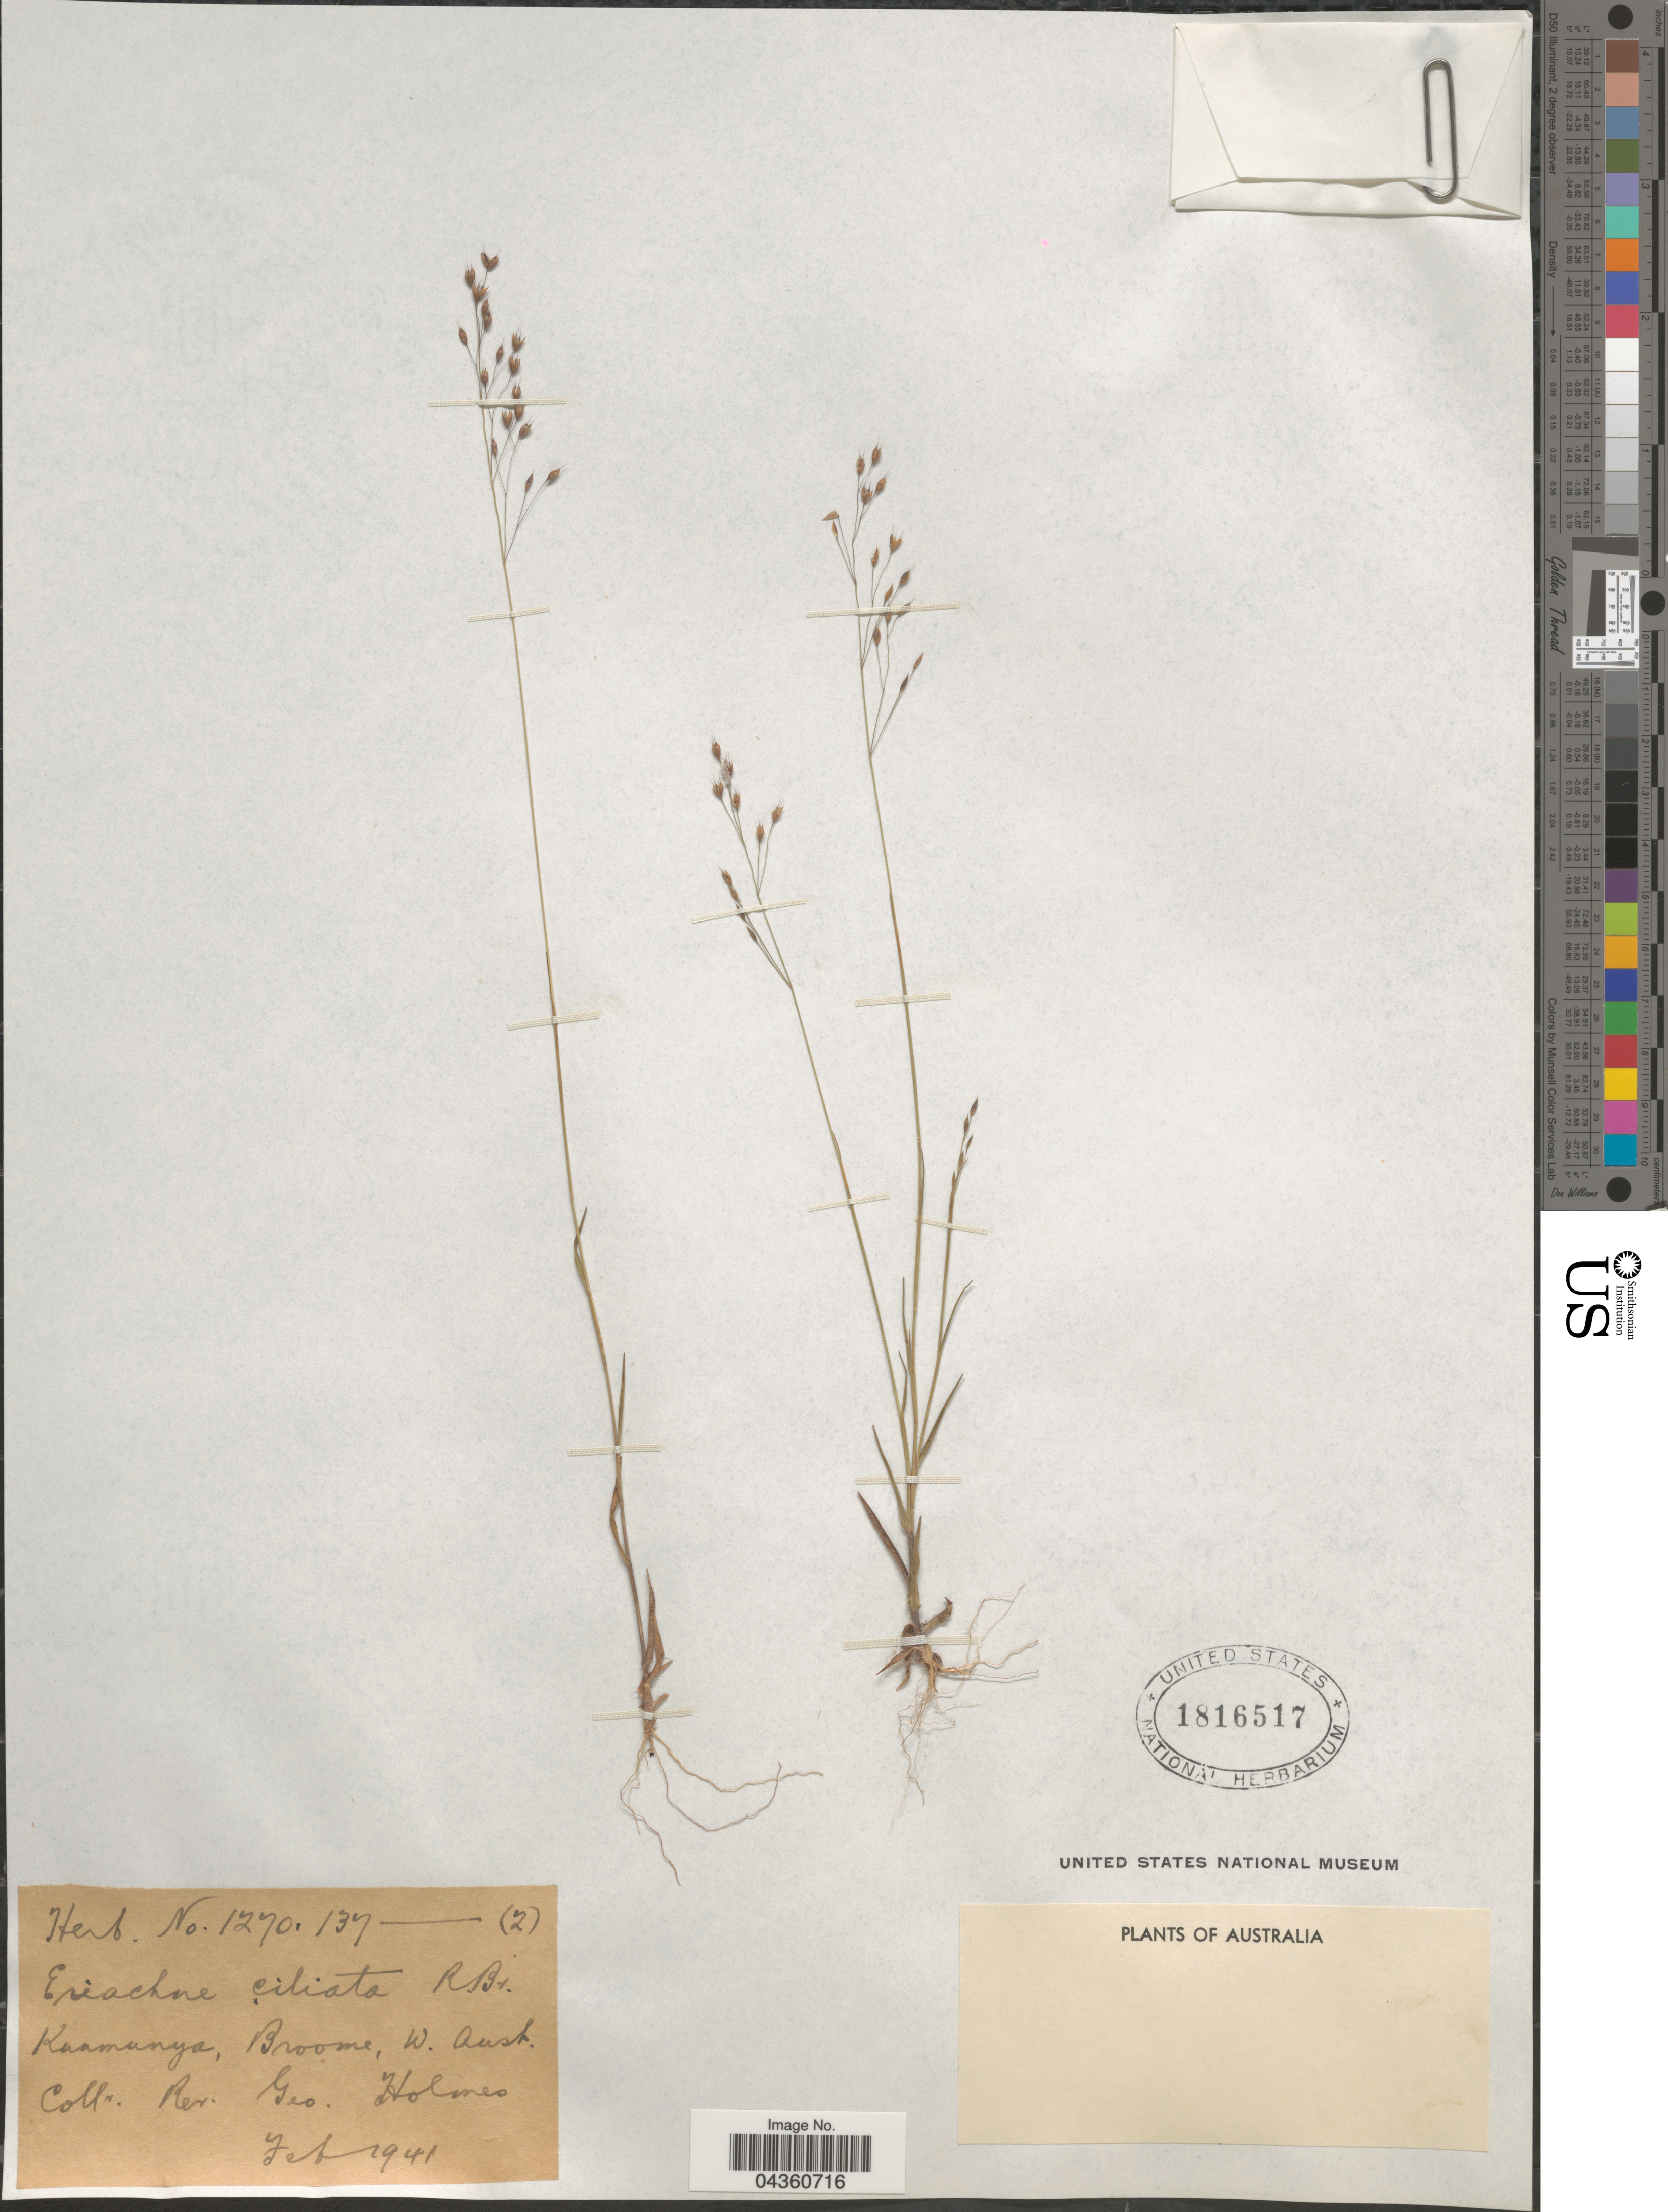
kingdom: Plantae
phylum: Tracheophyta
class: Liliopsida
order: Poales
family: Poaceae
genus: Eriachne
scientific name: Eriachne ciliata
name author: R. Br.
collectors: G. Holmes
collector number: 1270.137-(2)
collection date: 1941-02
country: Australia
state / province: Western Australia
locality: Kunmunya, Broome, W. Aust.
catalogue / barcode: US 1816517